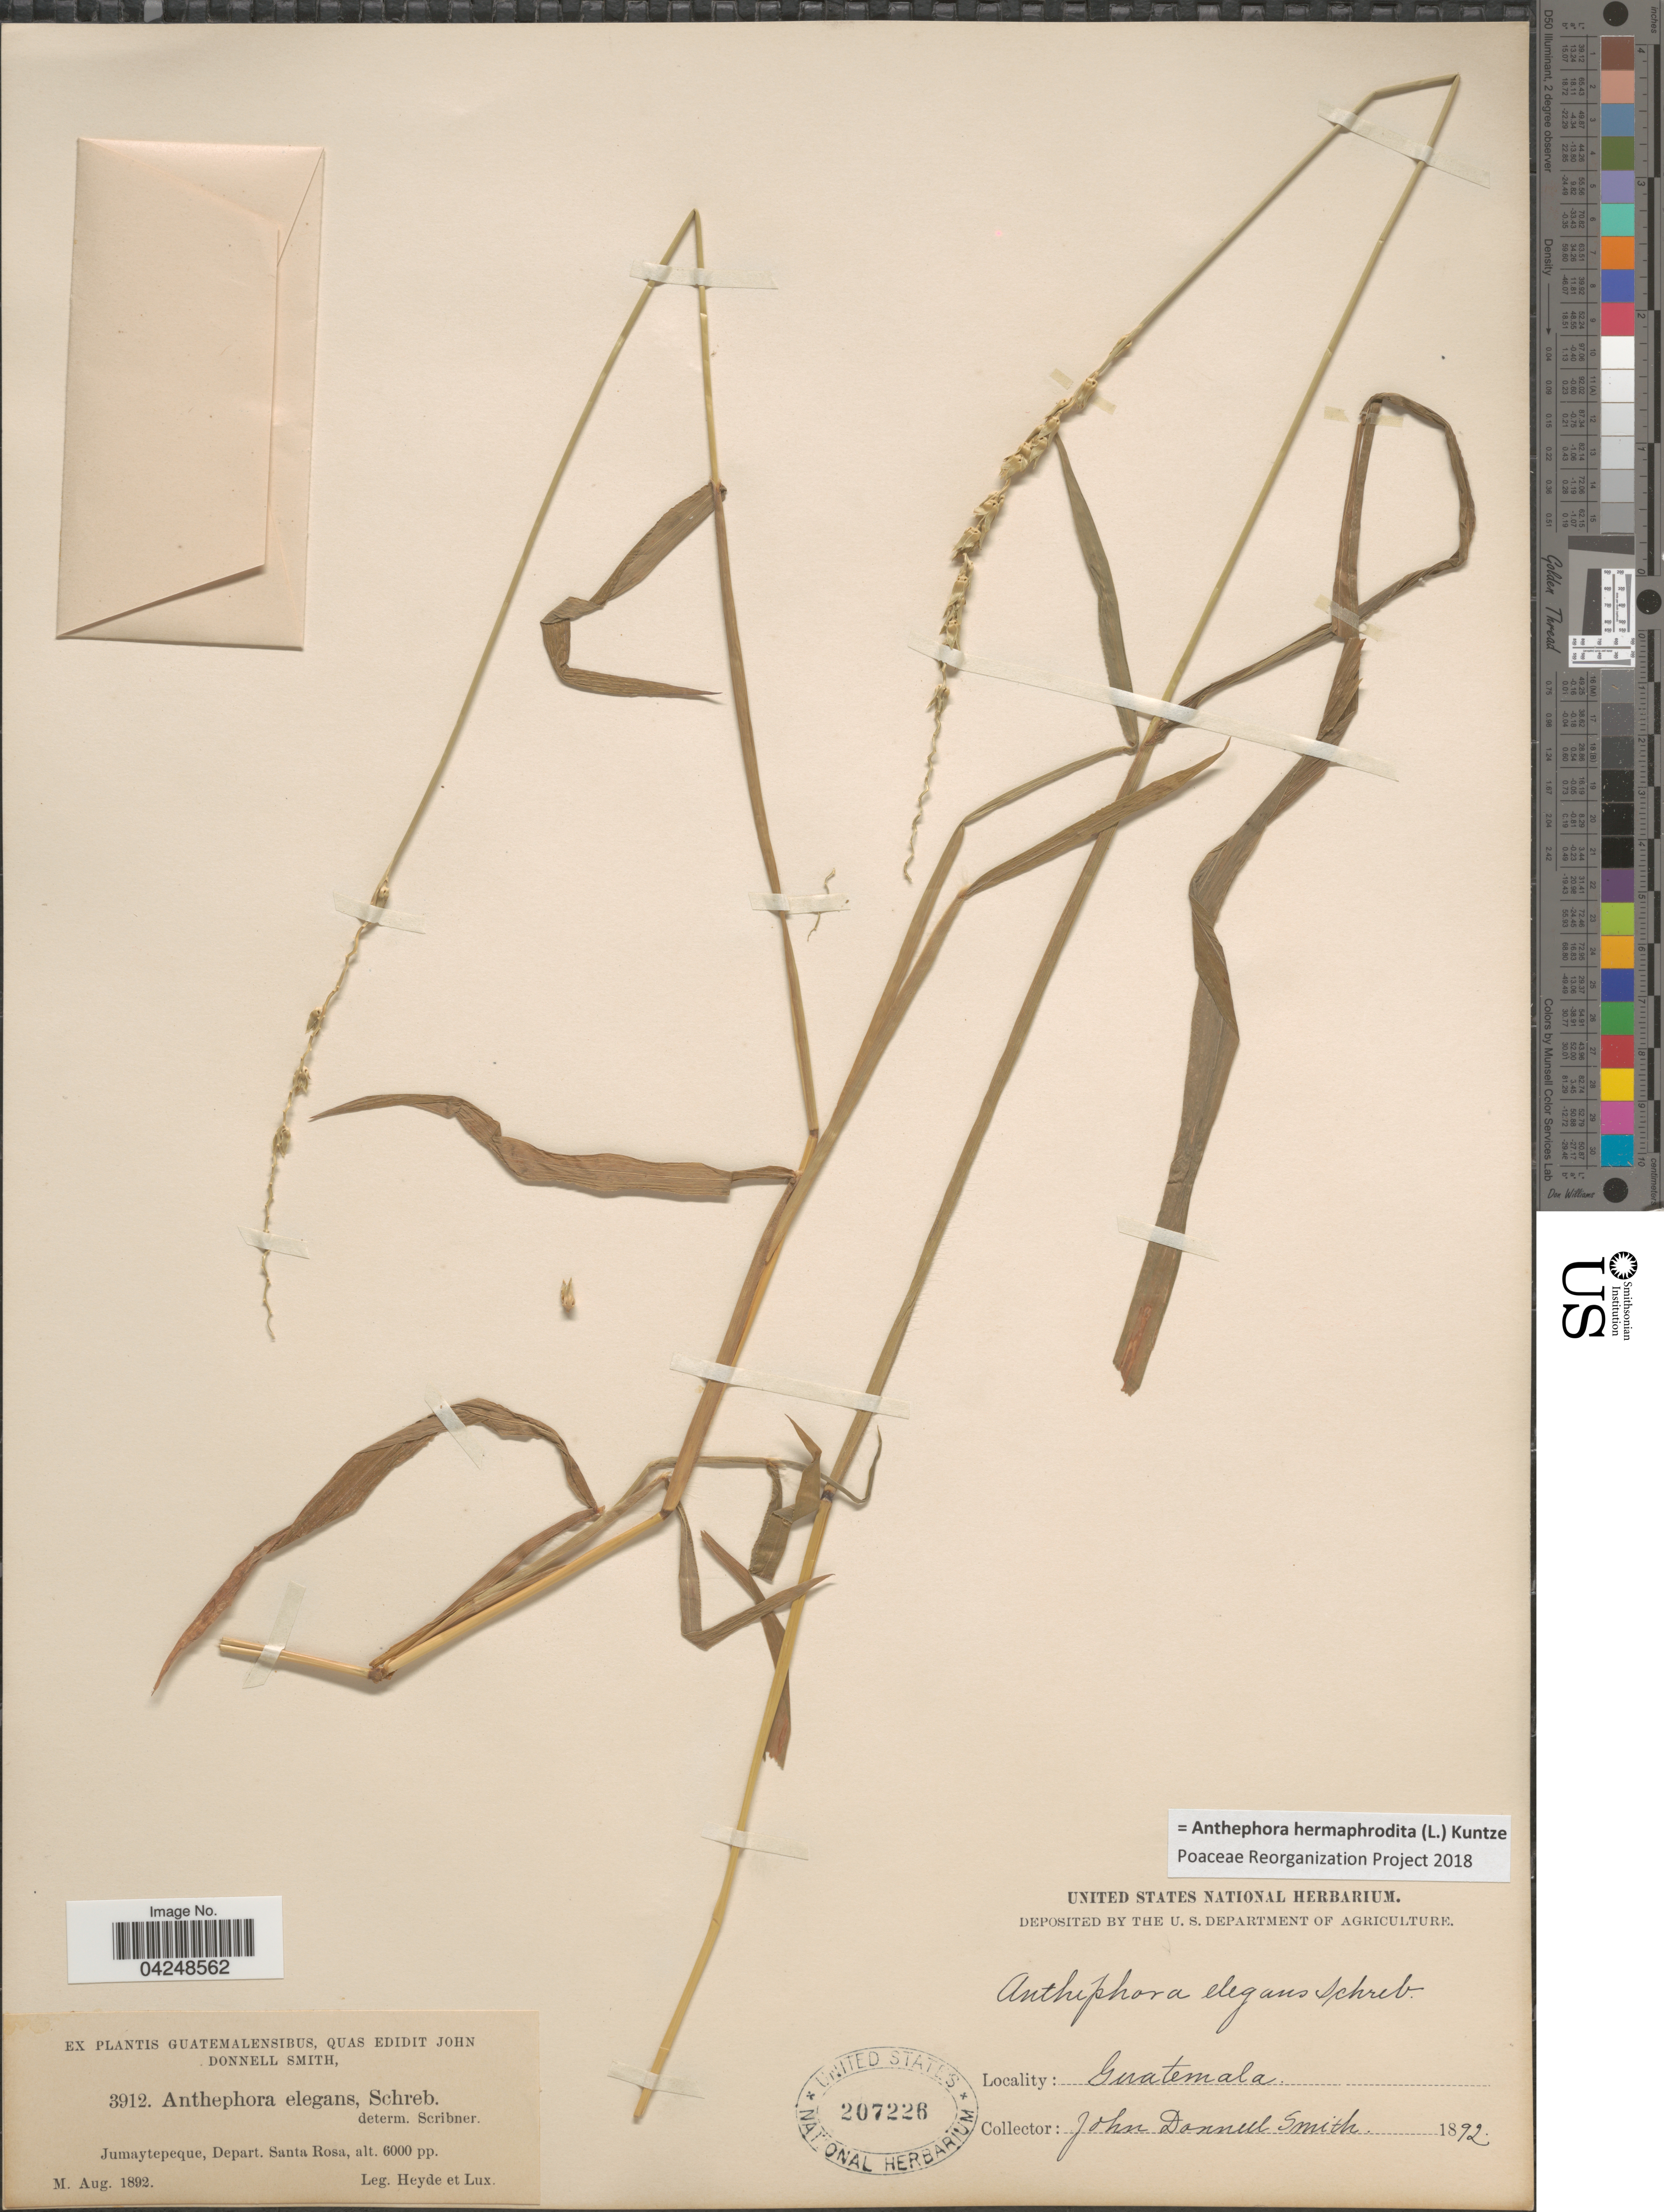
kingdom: Plantae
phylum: Tracheophyta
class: Liliopsida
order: Poales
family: Poaceae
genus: Anthephora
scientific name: Anthephora hermaphrodita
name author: (L.) Kuntze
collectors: Heyde, Lux & J. Donnell Smith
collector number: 3912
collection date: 1892-08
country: Guatemala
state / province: Santa Rosa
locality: Guatemalensibus. Jumaytepeque, Depart. Santa Rosa.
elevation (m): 1829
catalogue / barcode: US 207226